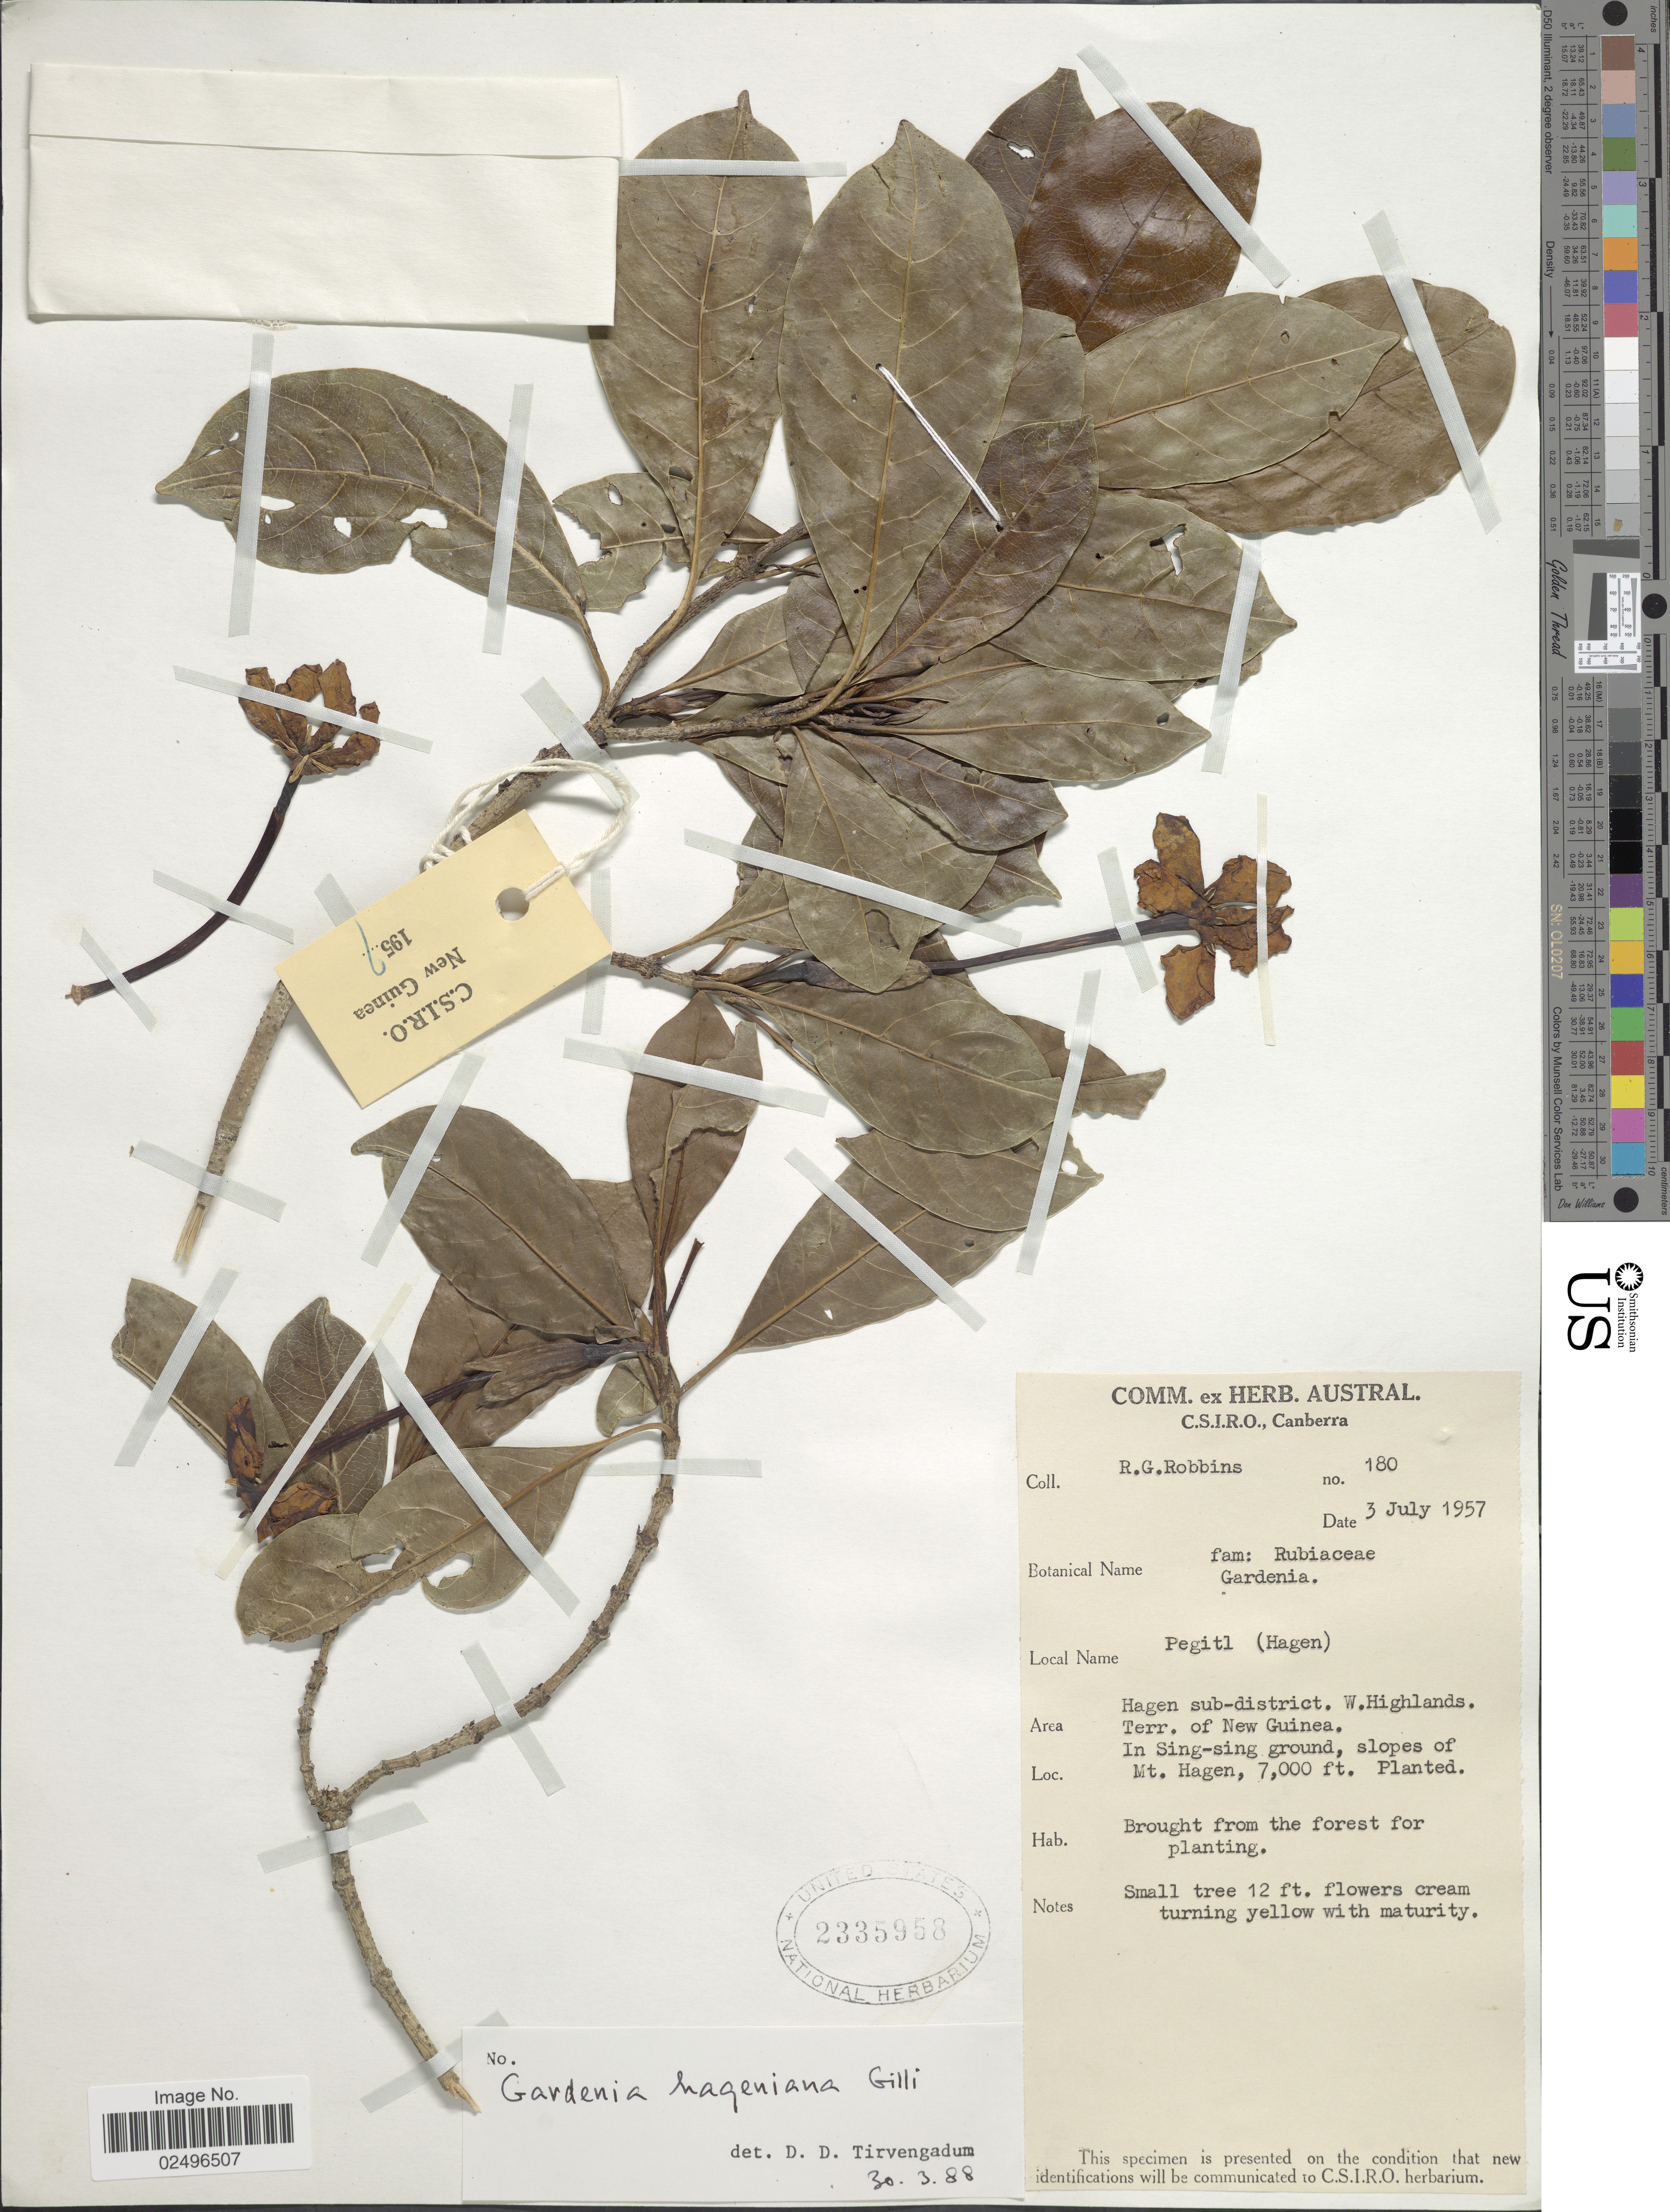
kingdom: Plantae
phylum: Tracheophyta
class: Magnoliopsida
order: Gentianales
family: Rubiaceae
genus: Gardenia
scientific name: Gardenia hageniana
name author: Gilli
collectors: R. Robbins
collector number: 180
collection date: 1957-07-03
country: Papua New Guinea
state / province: Western Highlands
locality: Hagen sub-district, W. Highlands, Terr. of New Guinea, In Sing-sing ground, slopes of Mt. Hagen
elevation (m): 2134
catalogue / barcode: US 2335958